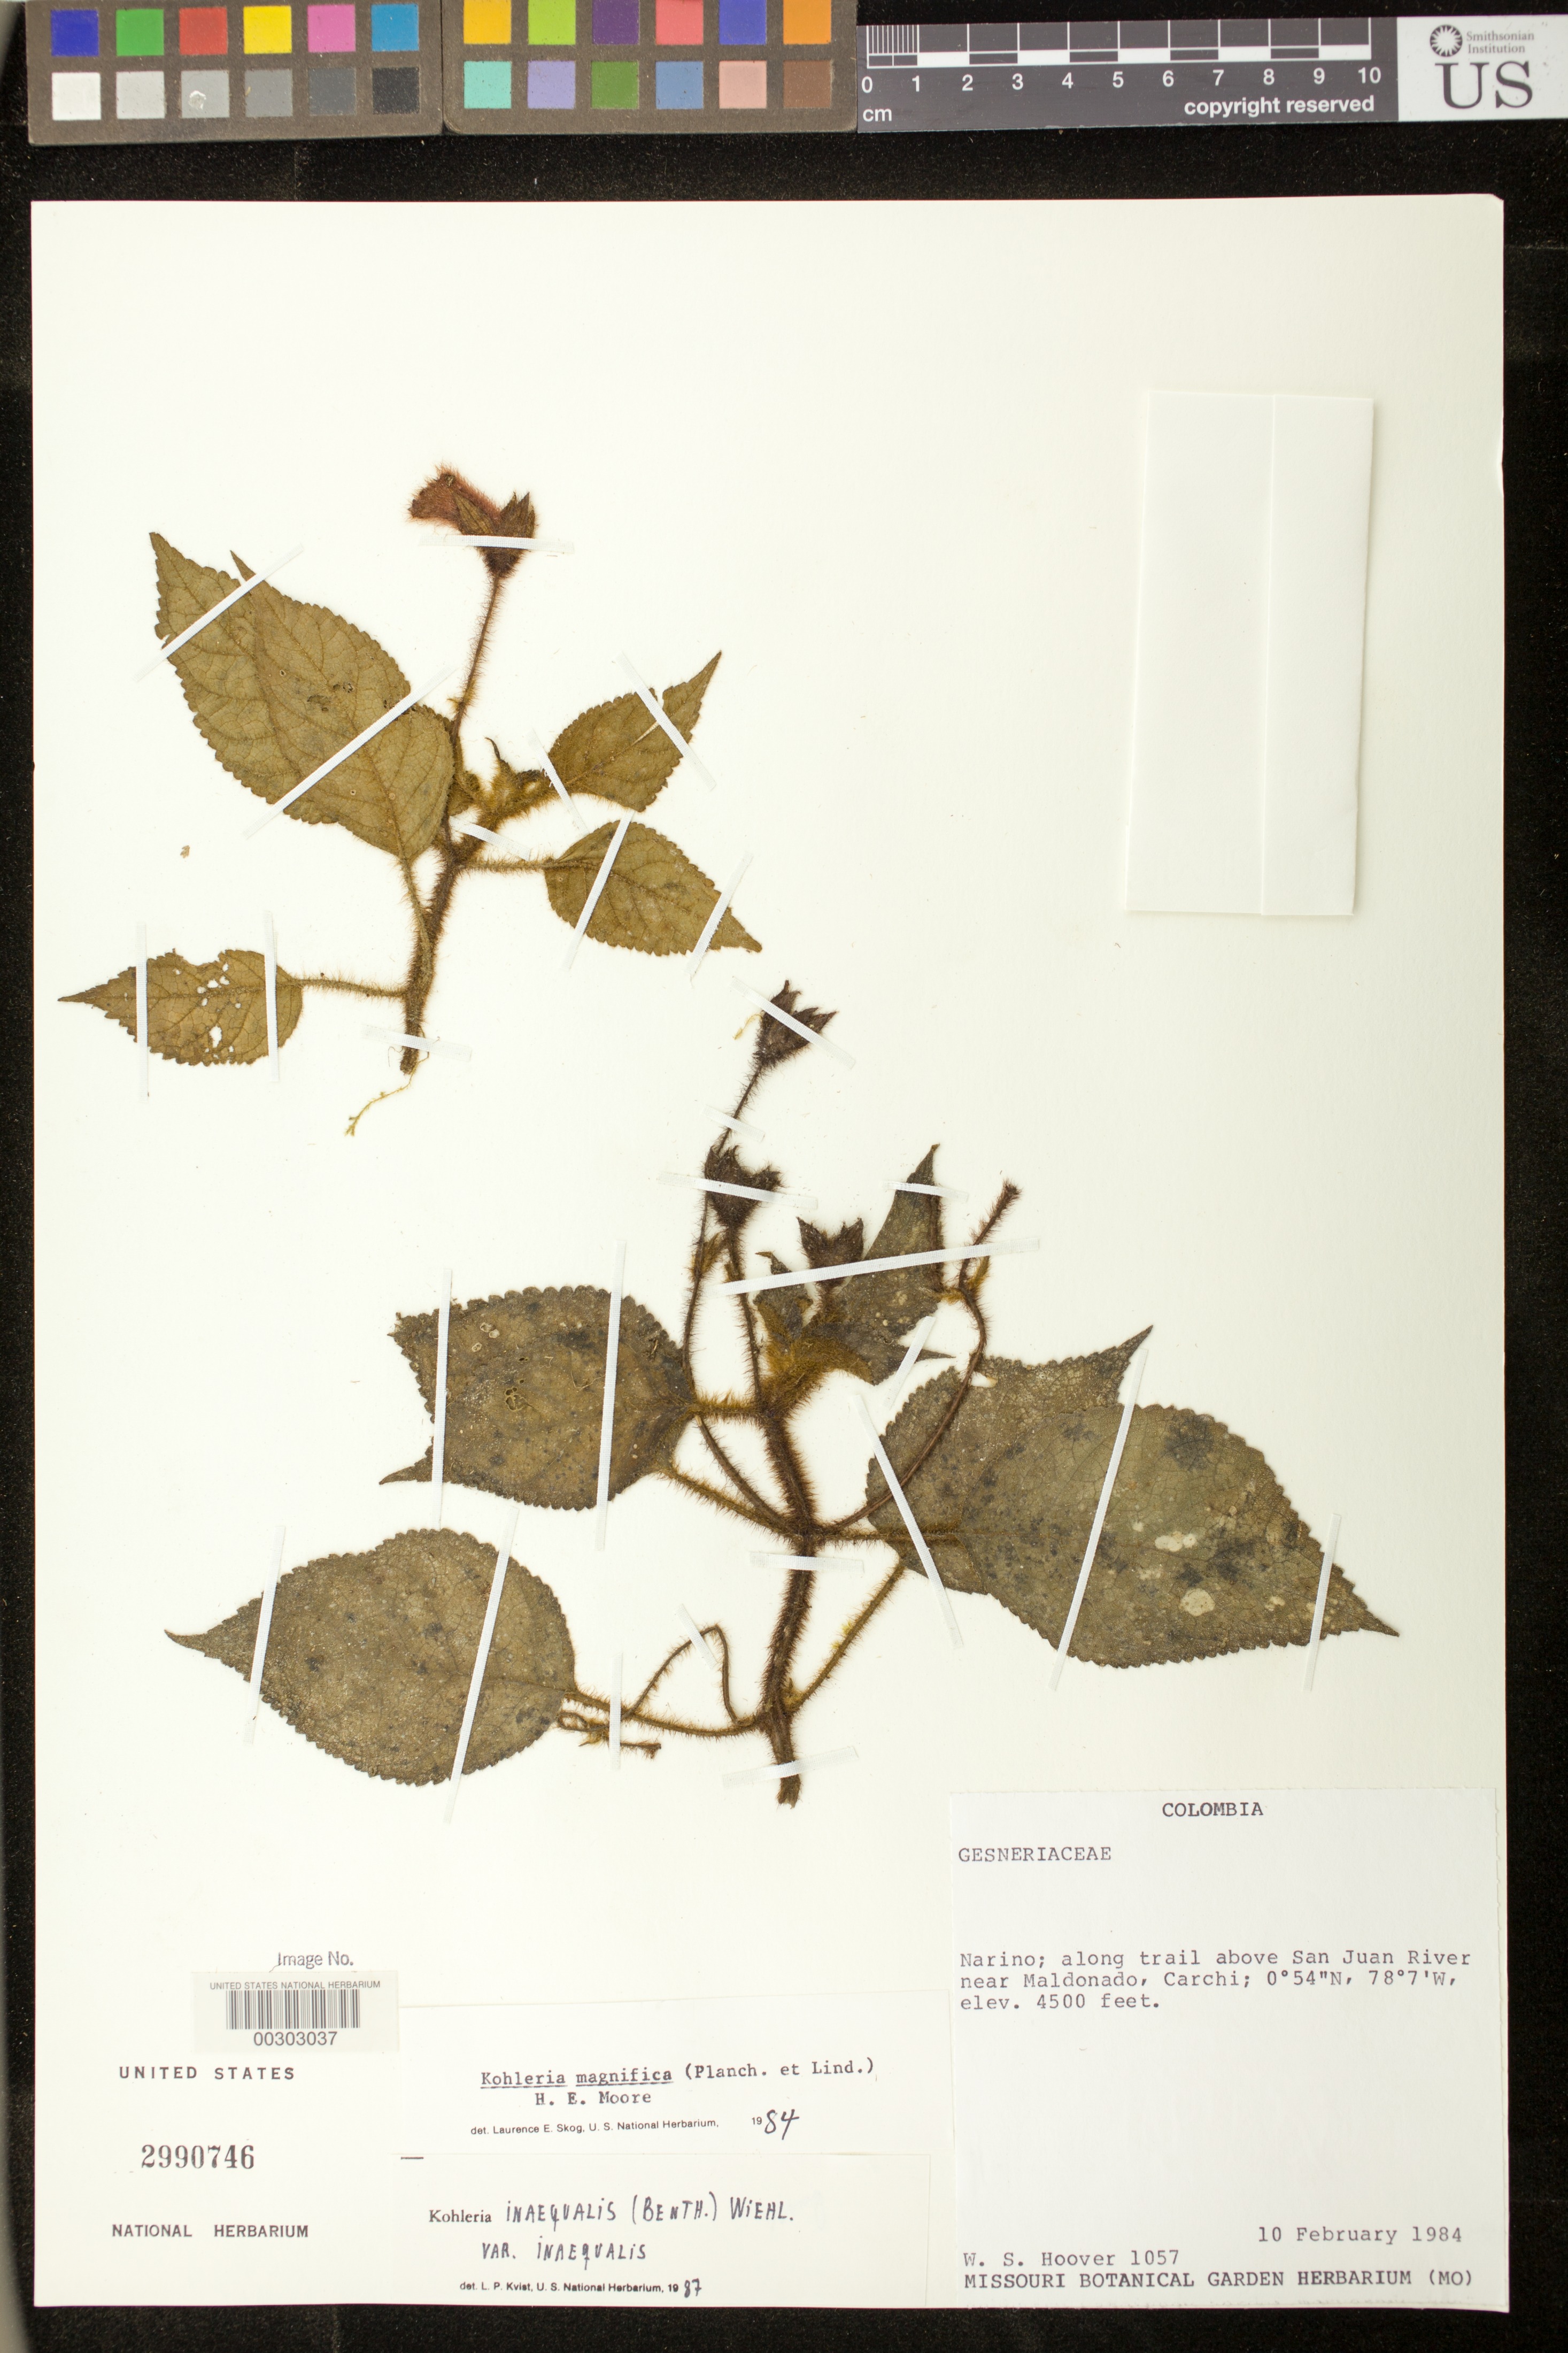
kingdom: Plantae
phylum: Tracheophyta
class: Magnoliopsida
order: Lamiales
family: Gesneriaceae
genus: Kohleria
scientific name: Kohleria inaequalis var. inaequalis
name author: (Benth.) Wiehler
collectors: W. S. Hoover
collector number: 1057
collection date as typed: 10 Feb 1984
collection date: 1984-02-10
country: Colombia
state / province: Nariño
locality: Along trail above San Juan River near Maldonado, Carchi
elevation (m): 1372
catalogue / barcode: US 2990746